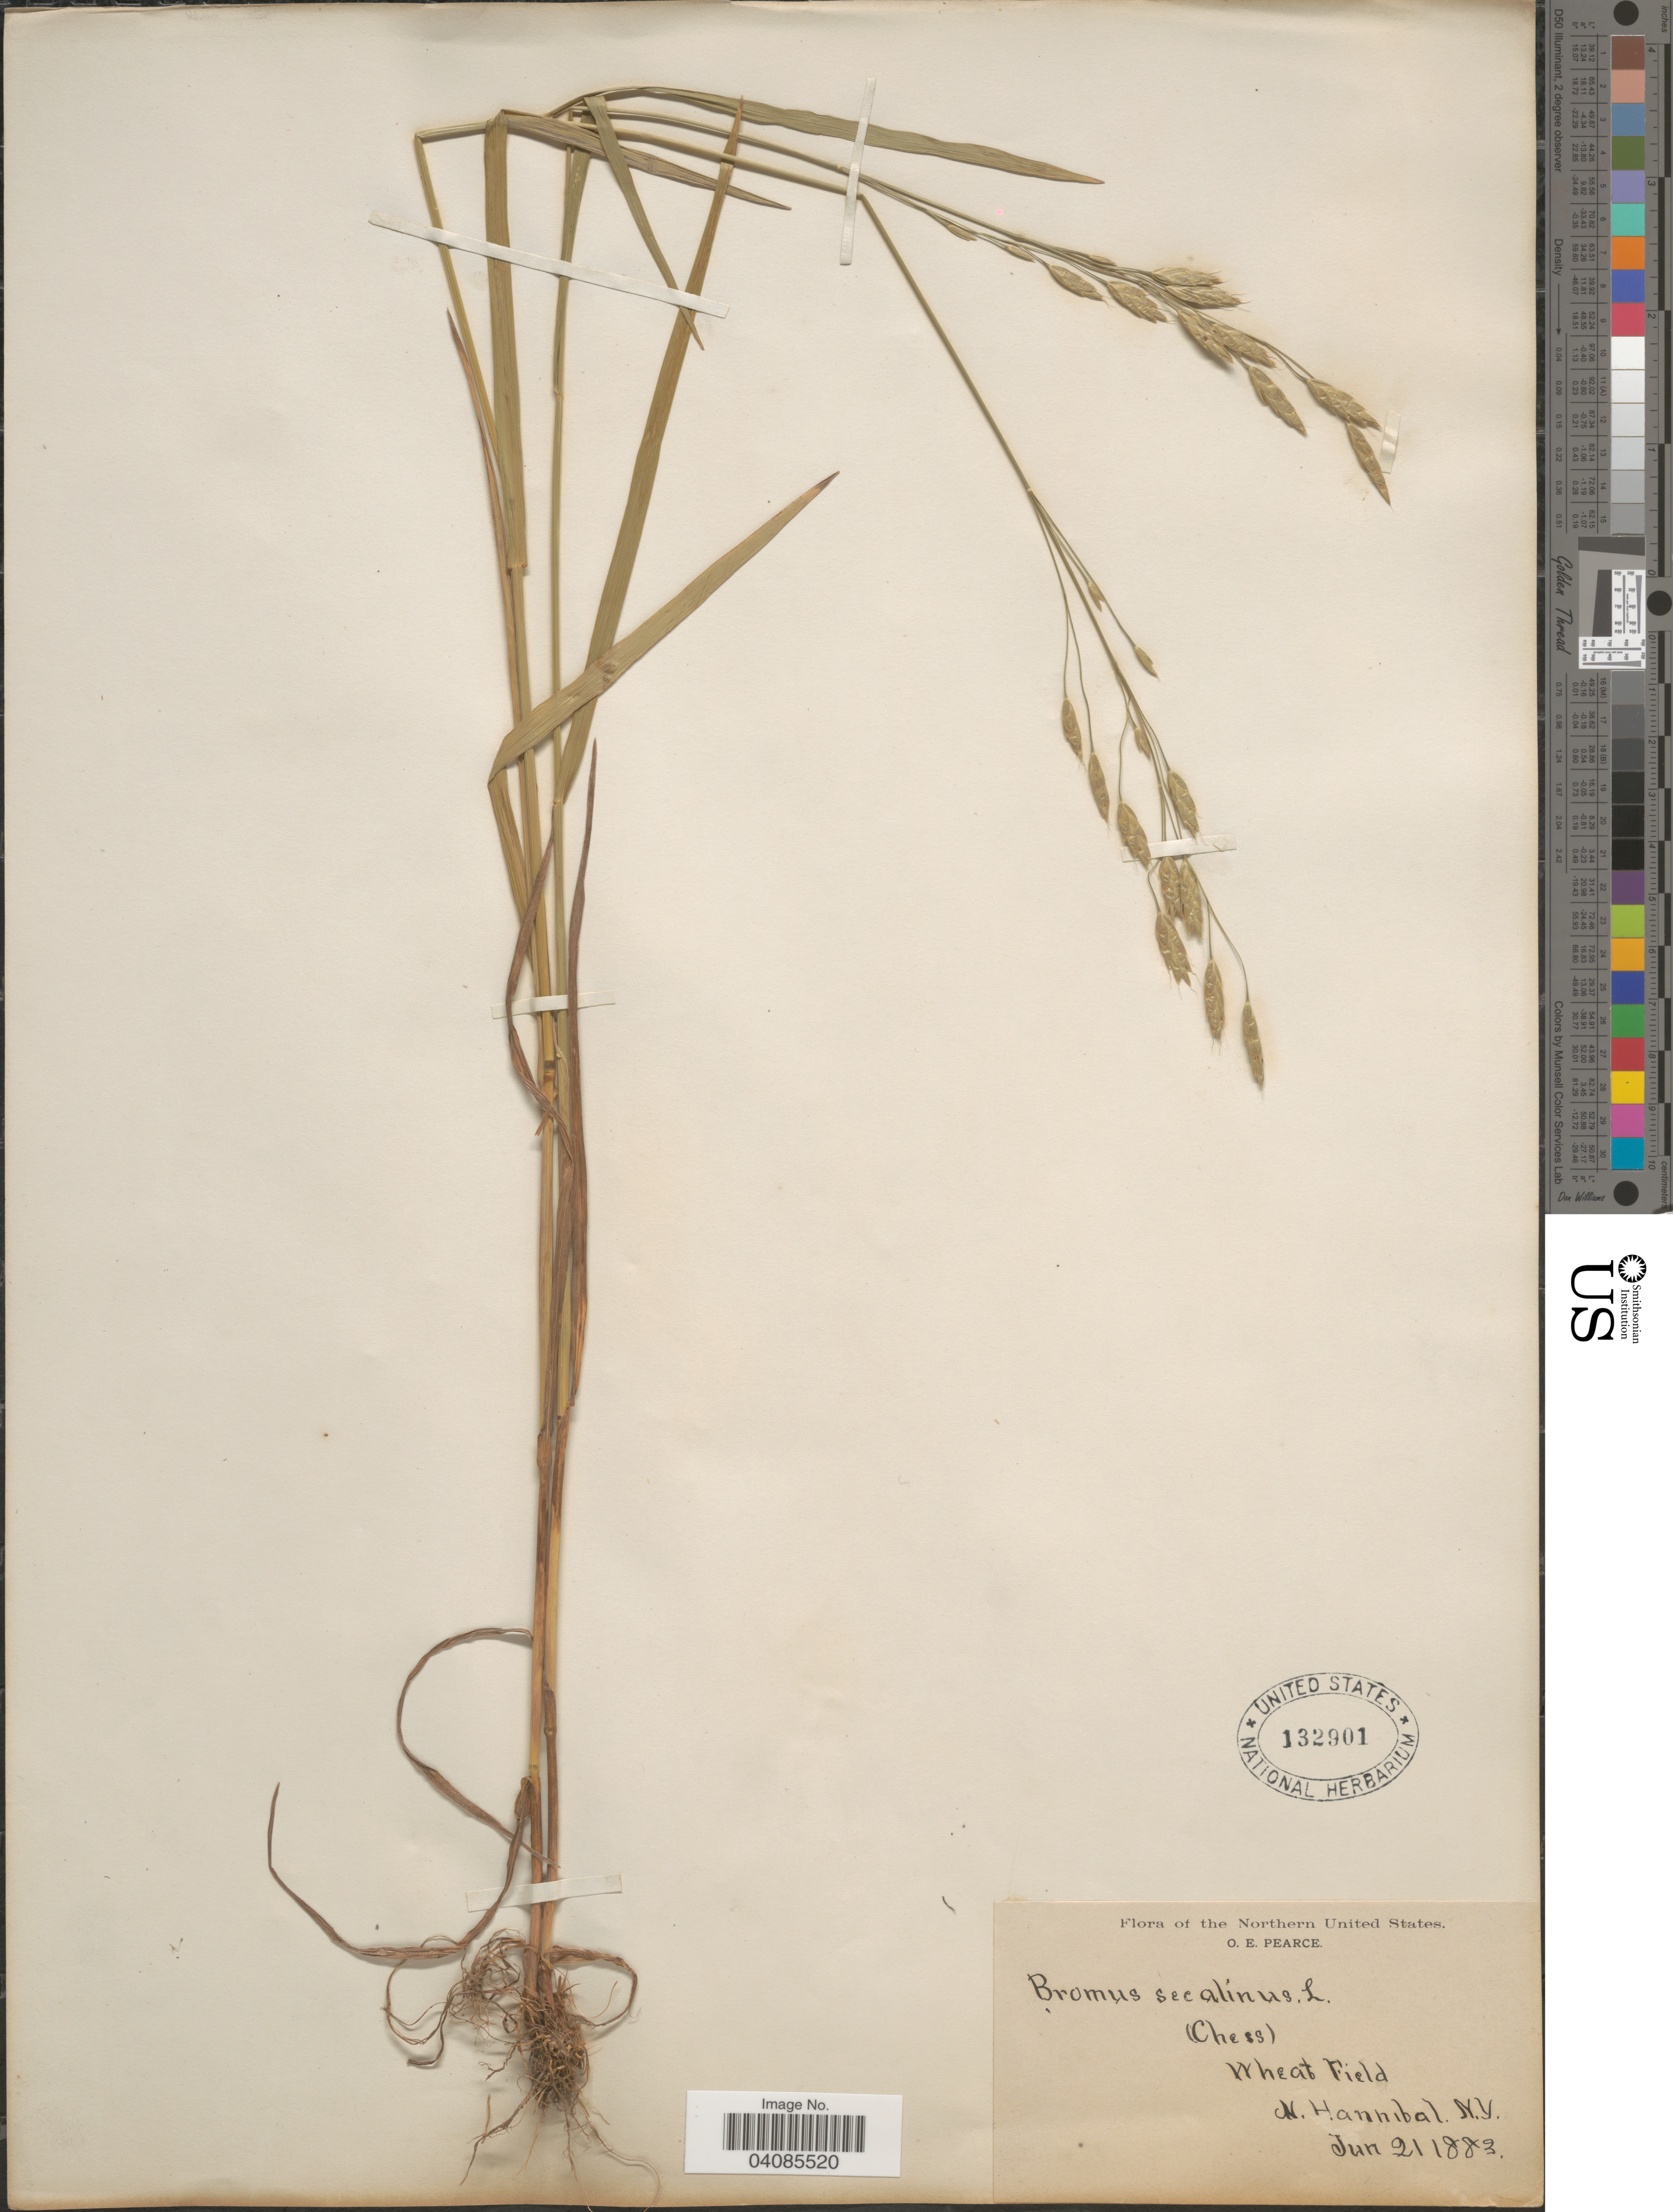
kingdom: Plantae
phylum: Tracheophyta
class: Liliopsida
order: Poales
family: Poaceae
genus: Bromus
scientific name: Bromus secalinus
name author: L.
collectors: O. E. Pearce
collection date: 1883-06-21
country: United States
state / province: New York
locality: The Northern United States. Wheat Field. N. Hannibal.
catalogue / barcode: US 132901